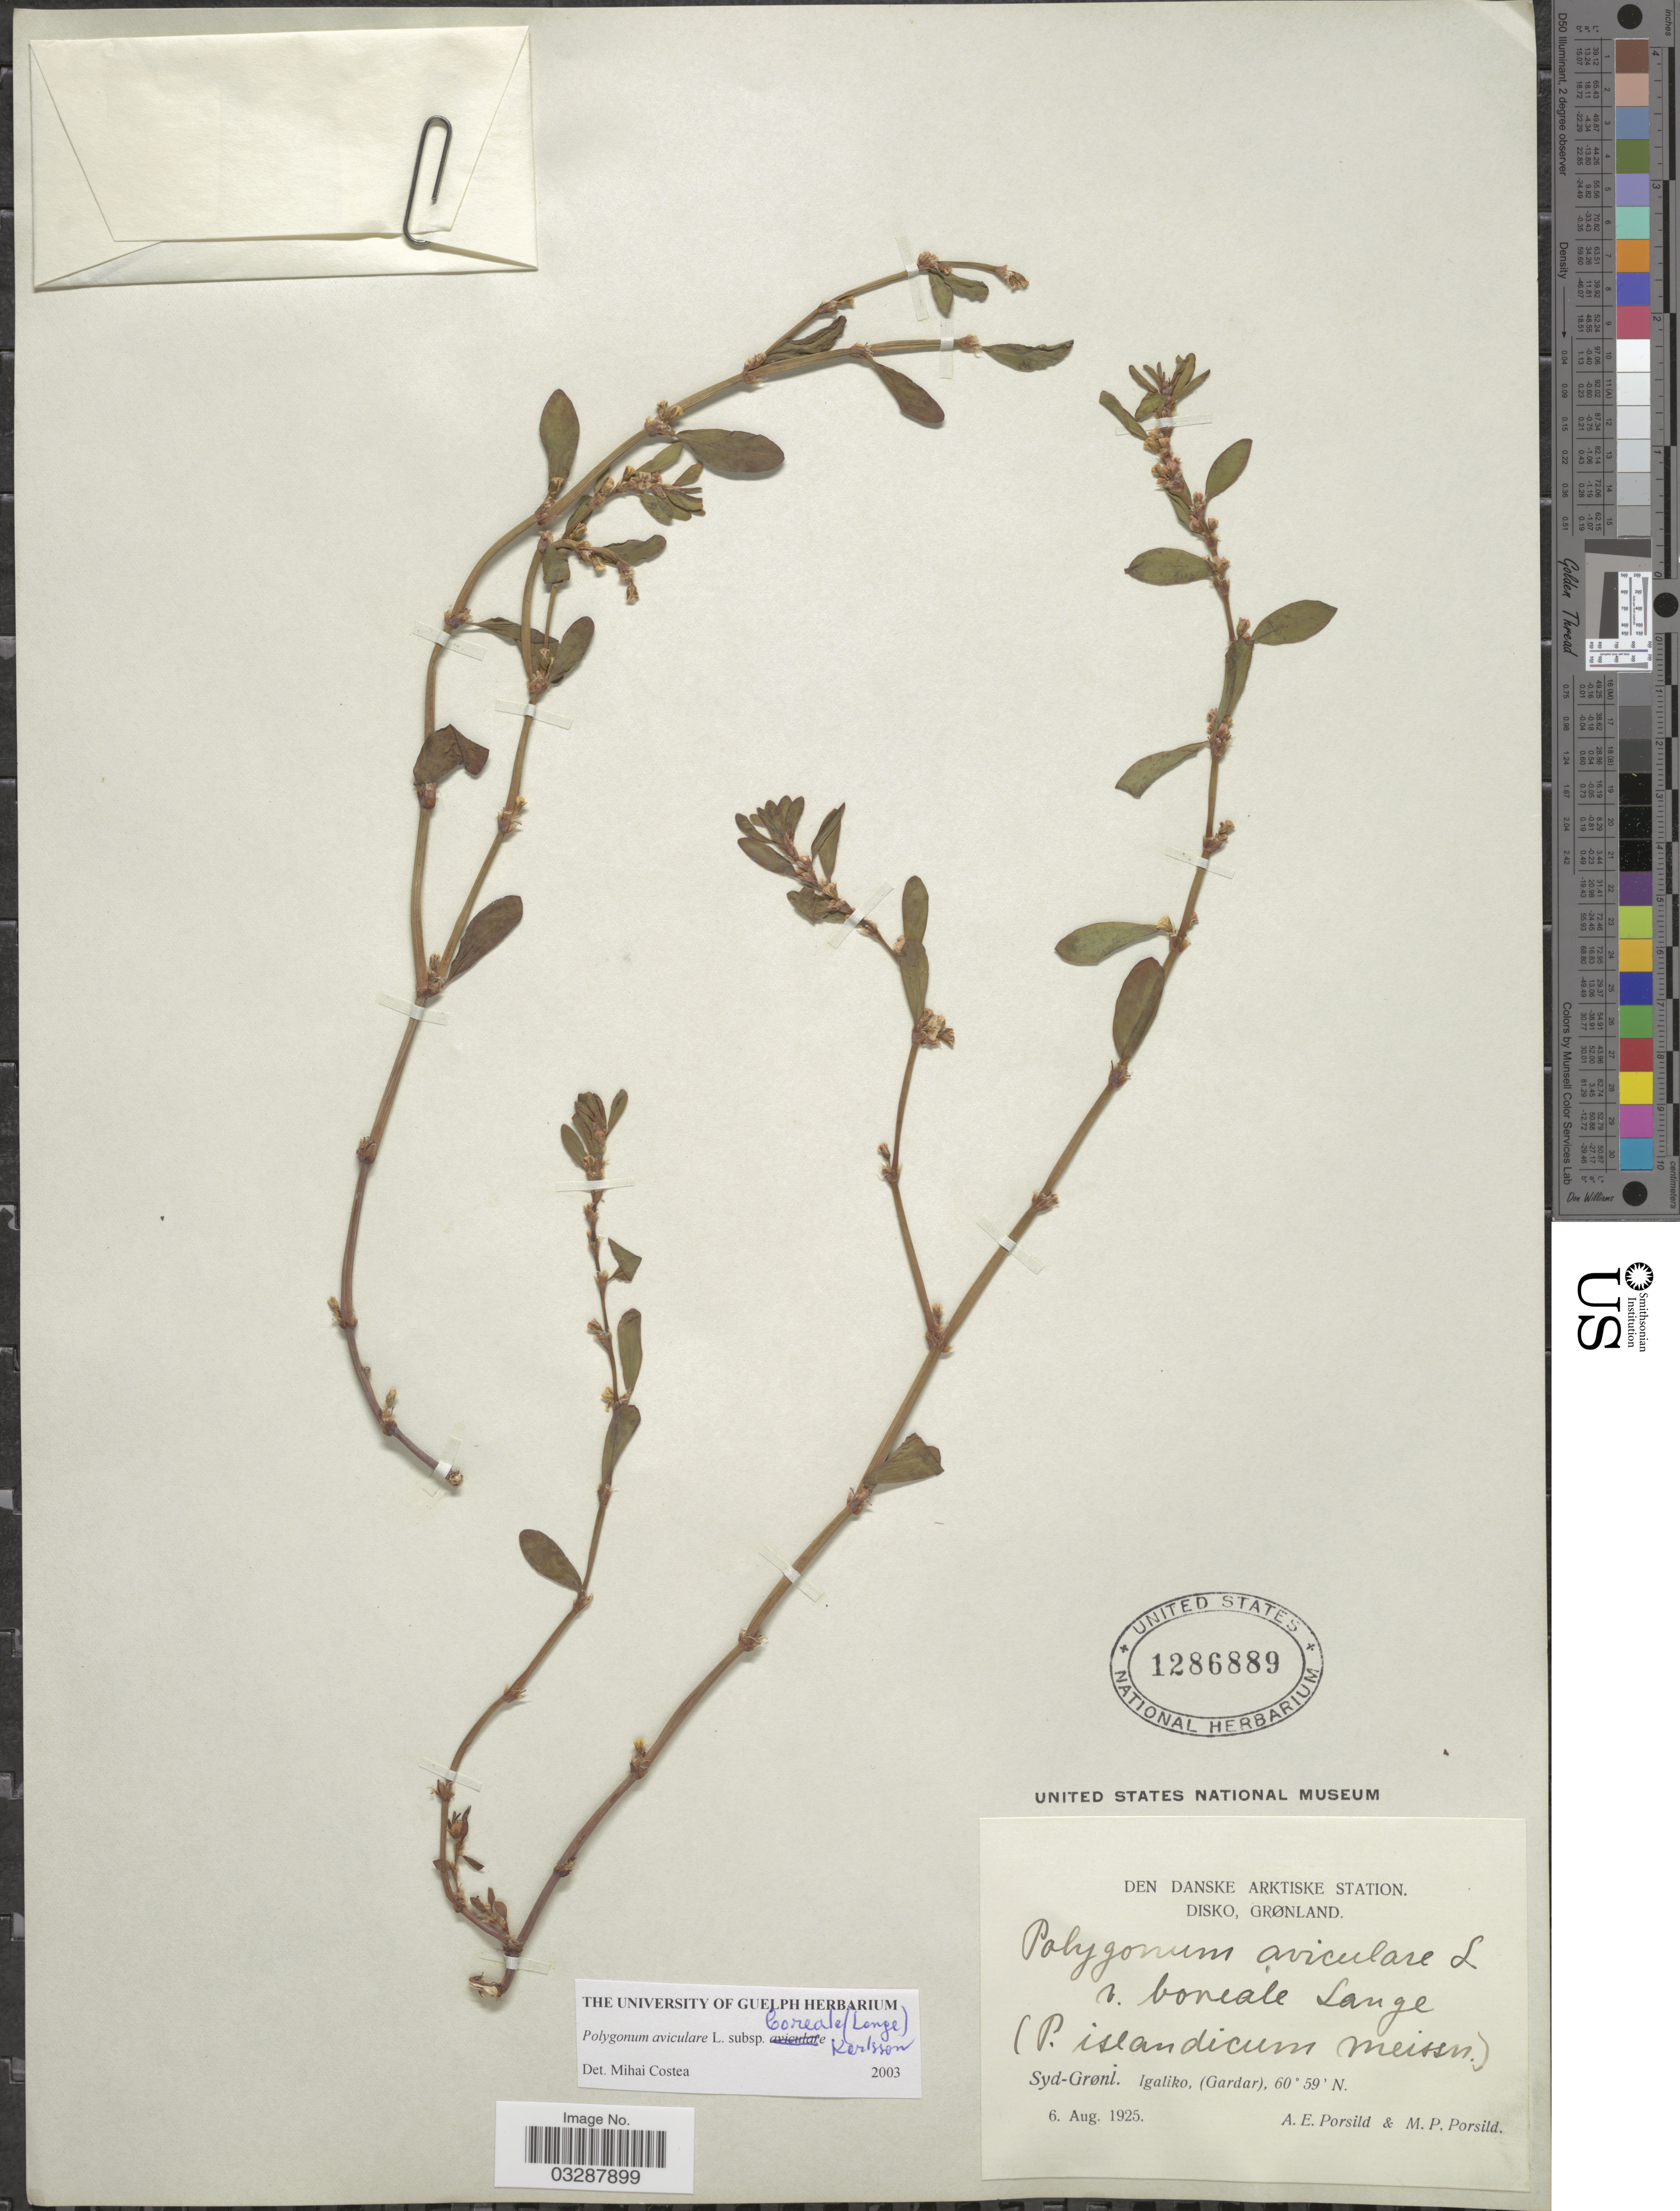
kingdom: Plantae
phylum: Tracheophyta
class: Magnoliopsida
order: Caryophyllales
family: Polygonaceae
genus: Polygonum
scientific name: Polygonum aviculare subsp. boreale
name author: (Lange) Karlsson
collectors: A. E. Porsild & M. P. Porsild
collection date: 1925-08-06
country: Greenland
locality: Den Danske Arktiske Station. Disko, Grønland, Syd-Grønl. Igaliko, (Gardar).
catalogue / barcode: US 1286889